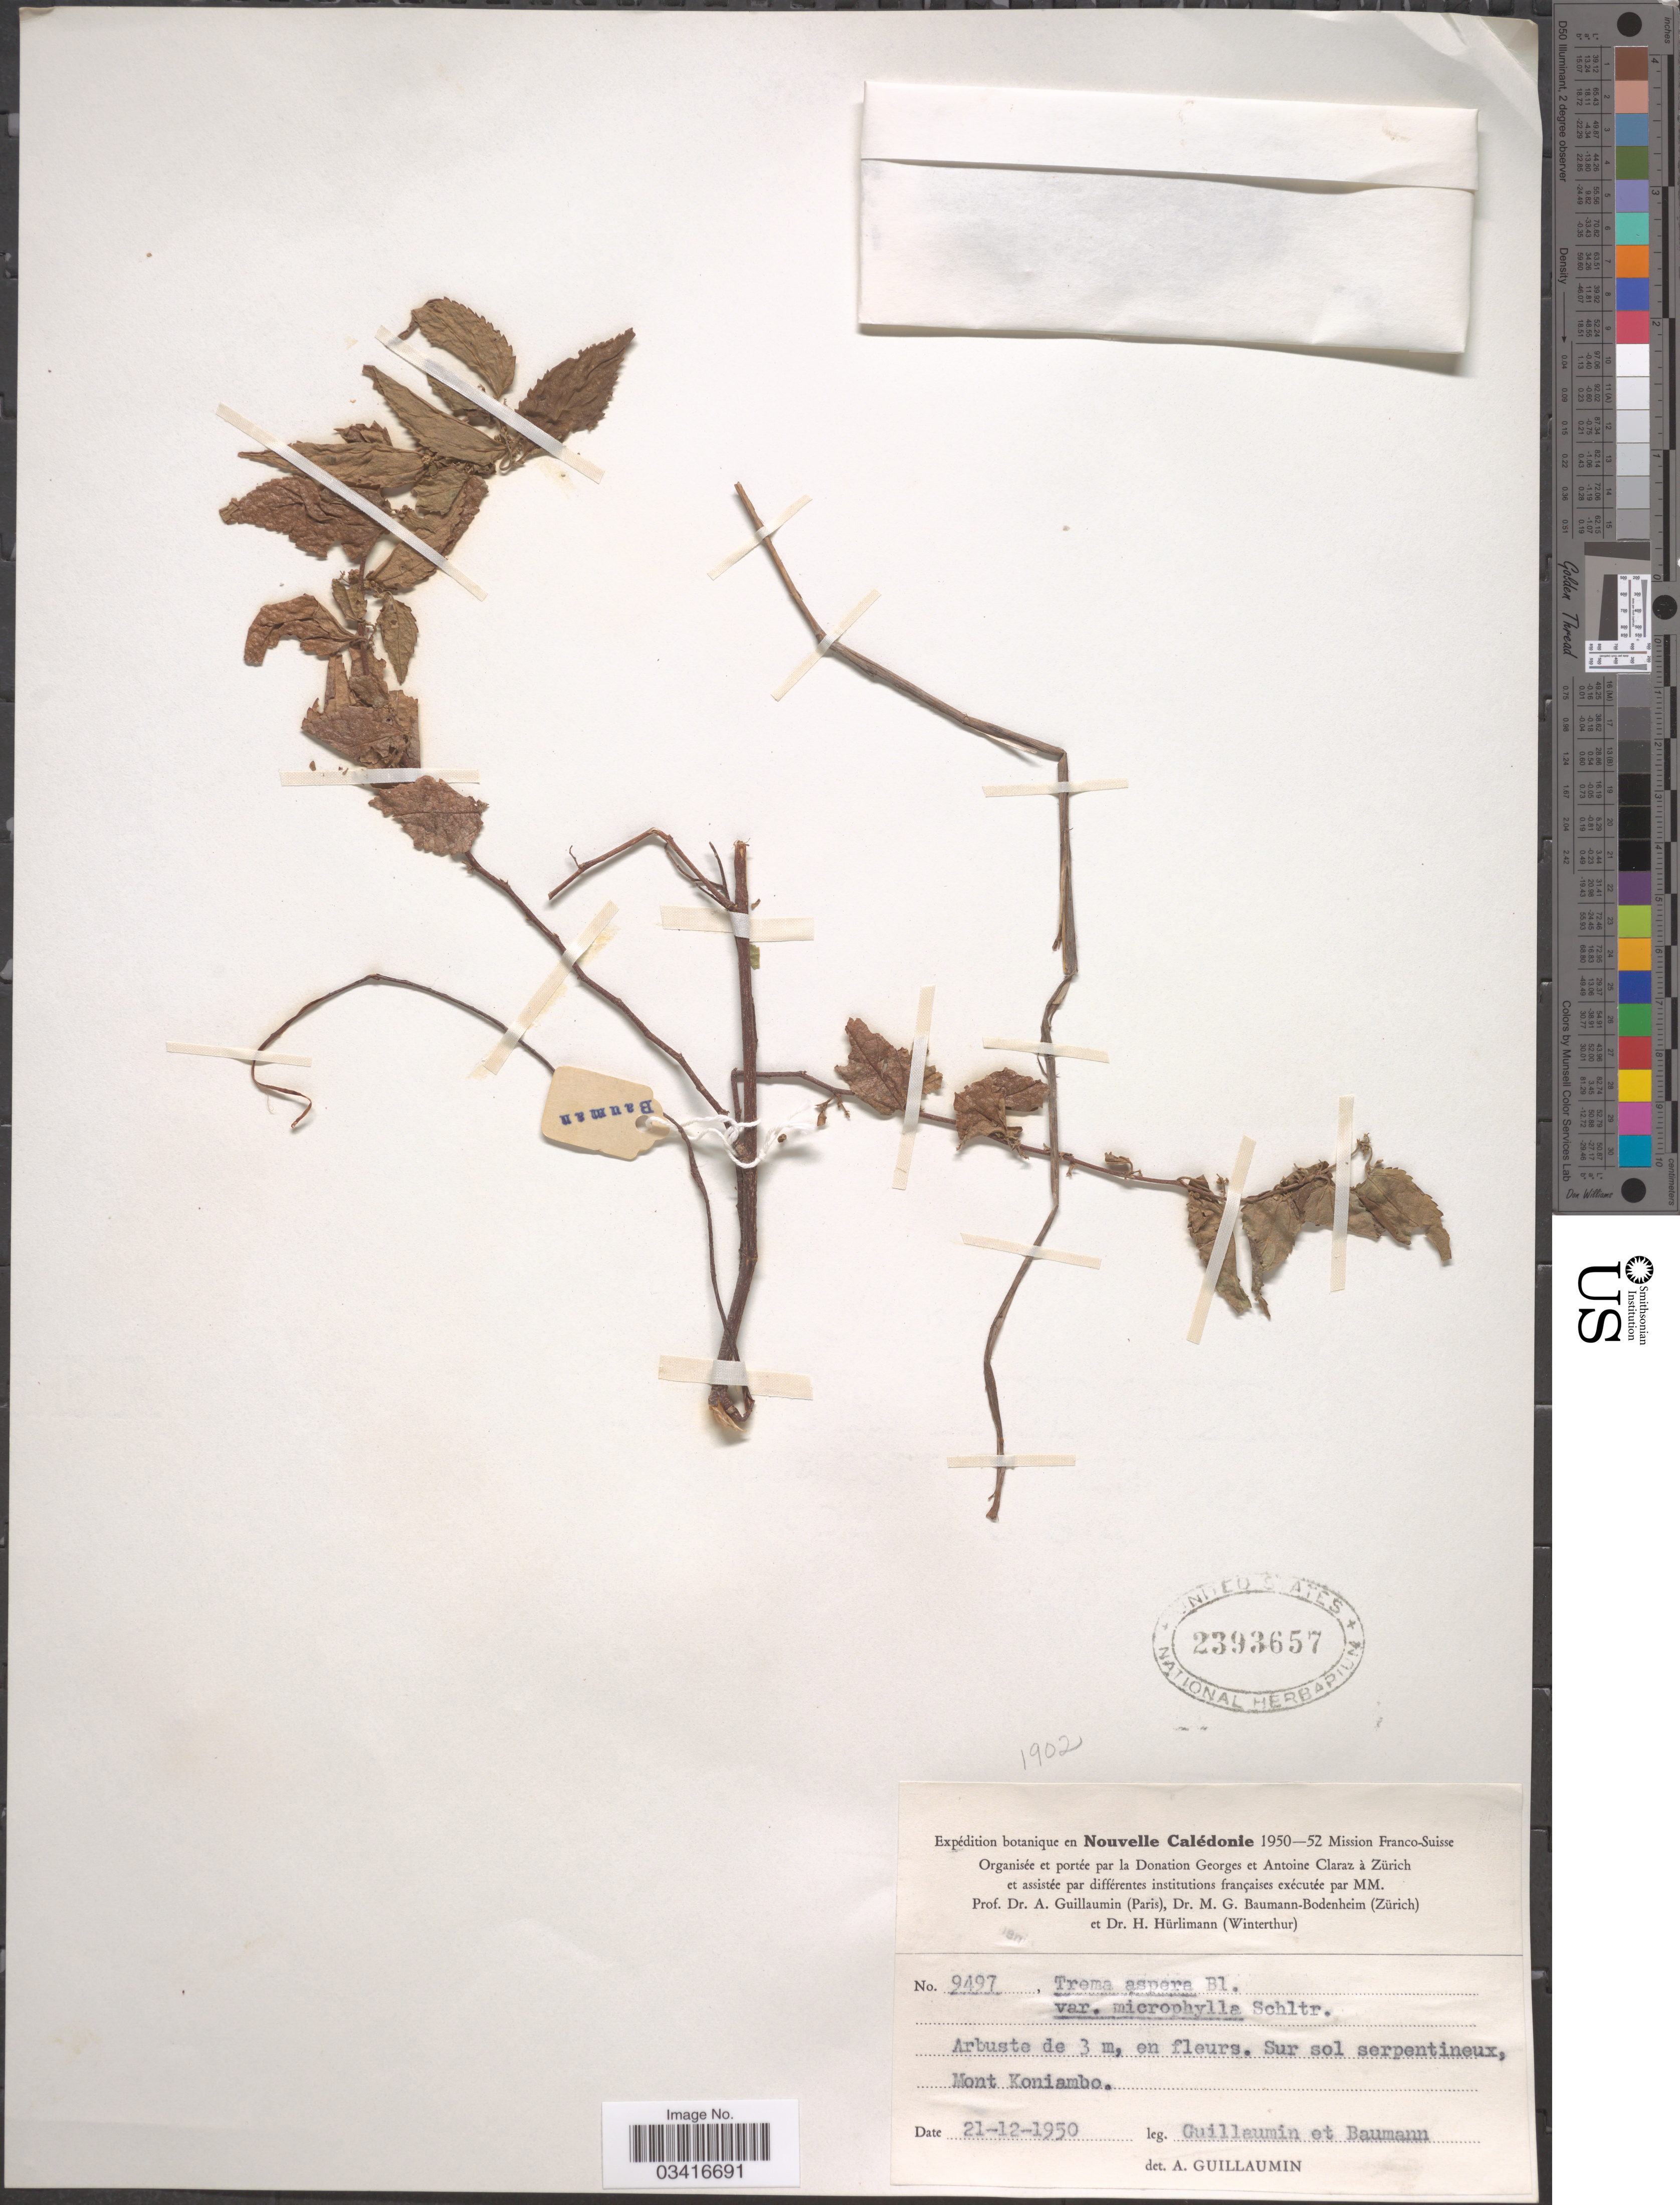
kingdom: Plantae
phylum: Tracheophyta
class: Magnoliopsida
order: Rosales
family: Cannabaceae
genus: Trema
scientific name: Trema asperum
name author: (Brongn.) Blume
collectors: A. Guillaumin & M. G. Baumann-Bodenheim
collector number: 9497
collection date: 1950-12-21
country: New Caledonia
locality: Nouvelle Calédonie. Mont Koniambo.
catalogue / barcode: US 2393657